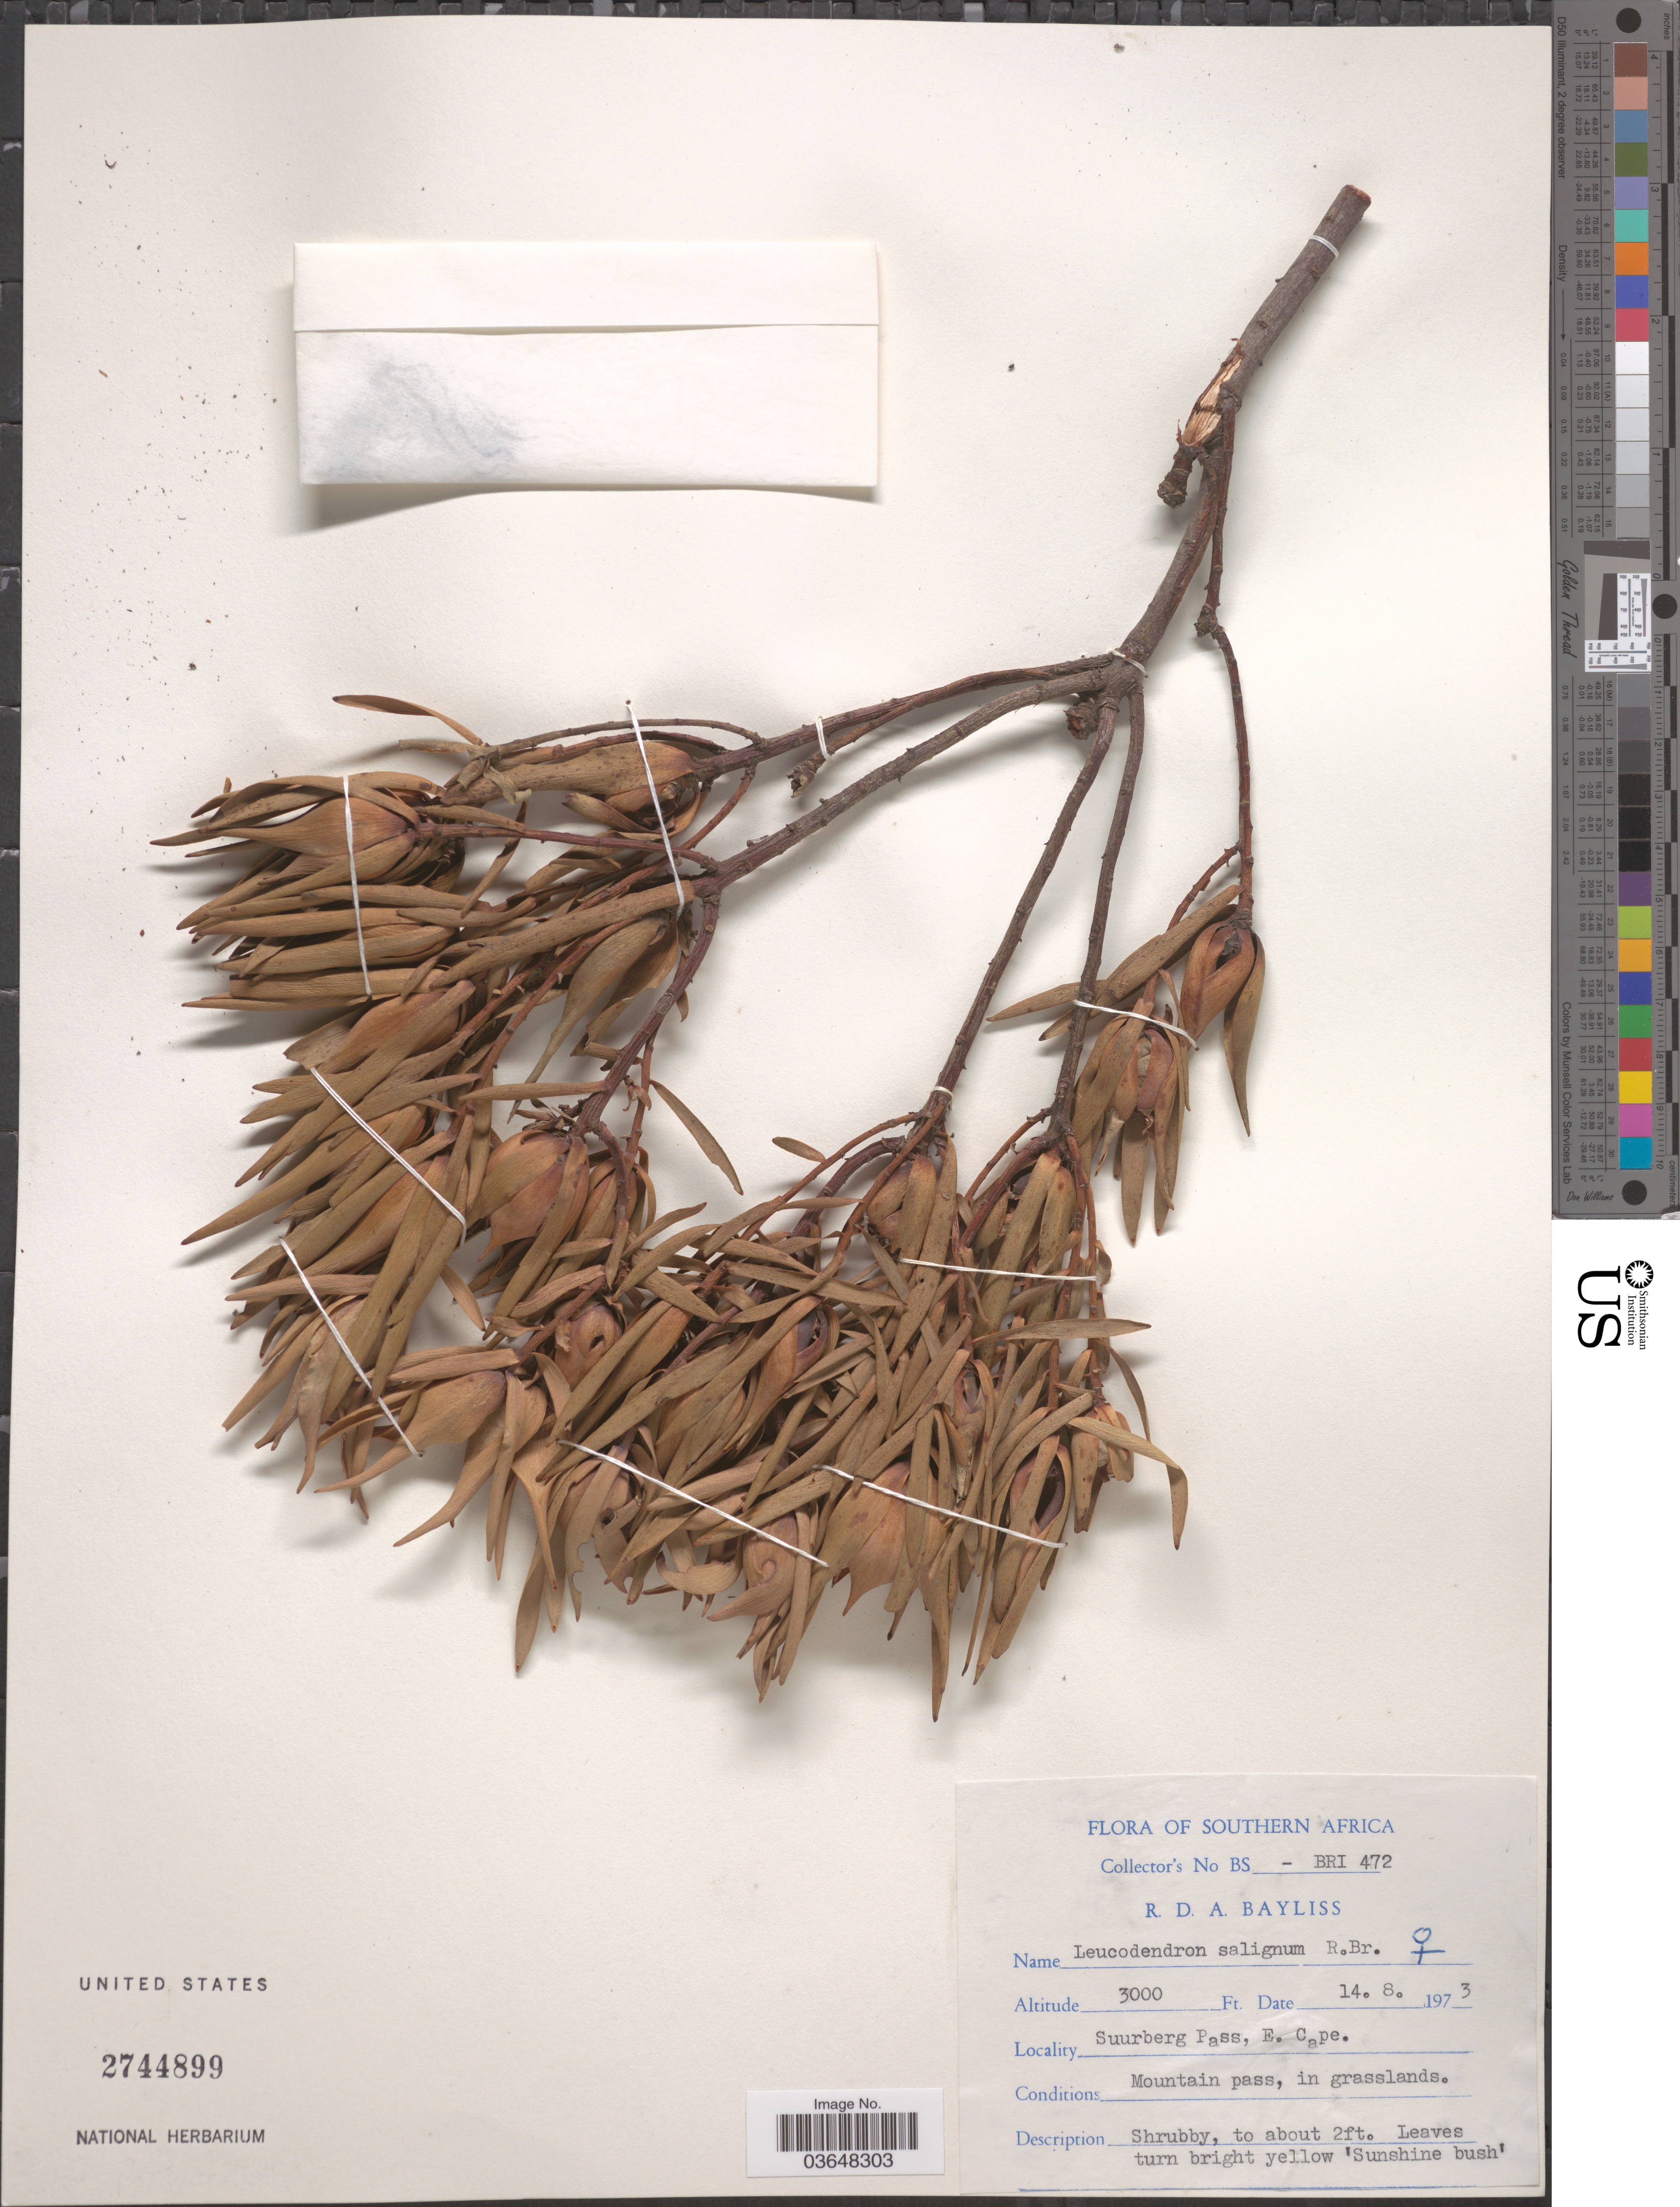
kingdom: Plantae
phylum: Tracheophyta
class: Magnoliopsida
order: Proteales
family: Proteaceae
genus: Leucadendron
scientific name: Leucadendron salignum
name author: P.J. Bergius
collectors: R. Bayliss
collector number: BS- BRI 472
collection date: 1973-08-14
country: South Africa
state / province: Eastern Cape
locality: Southern Africa. Suurberg Pass, E. Cape.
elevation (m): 914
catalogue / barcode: US 2744899